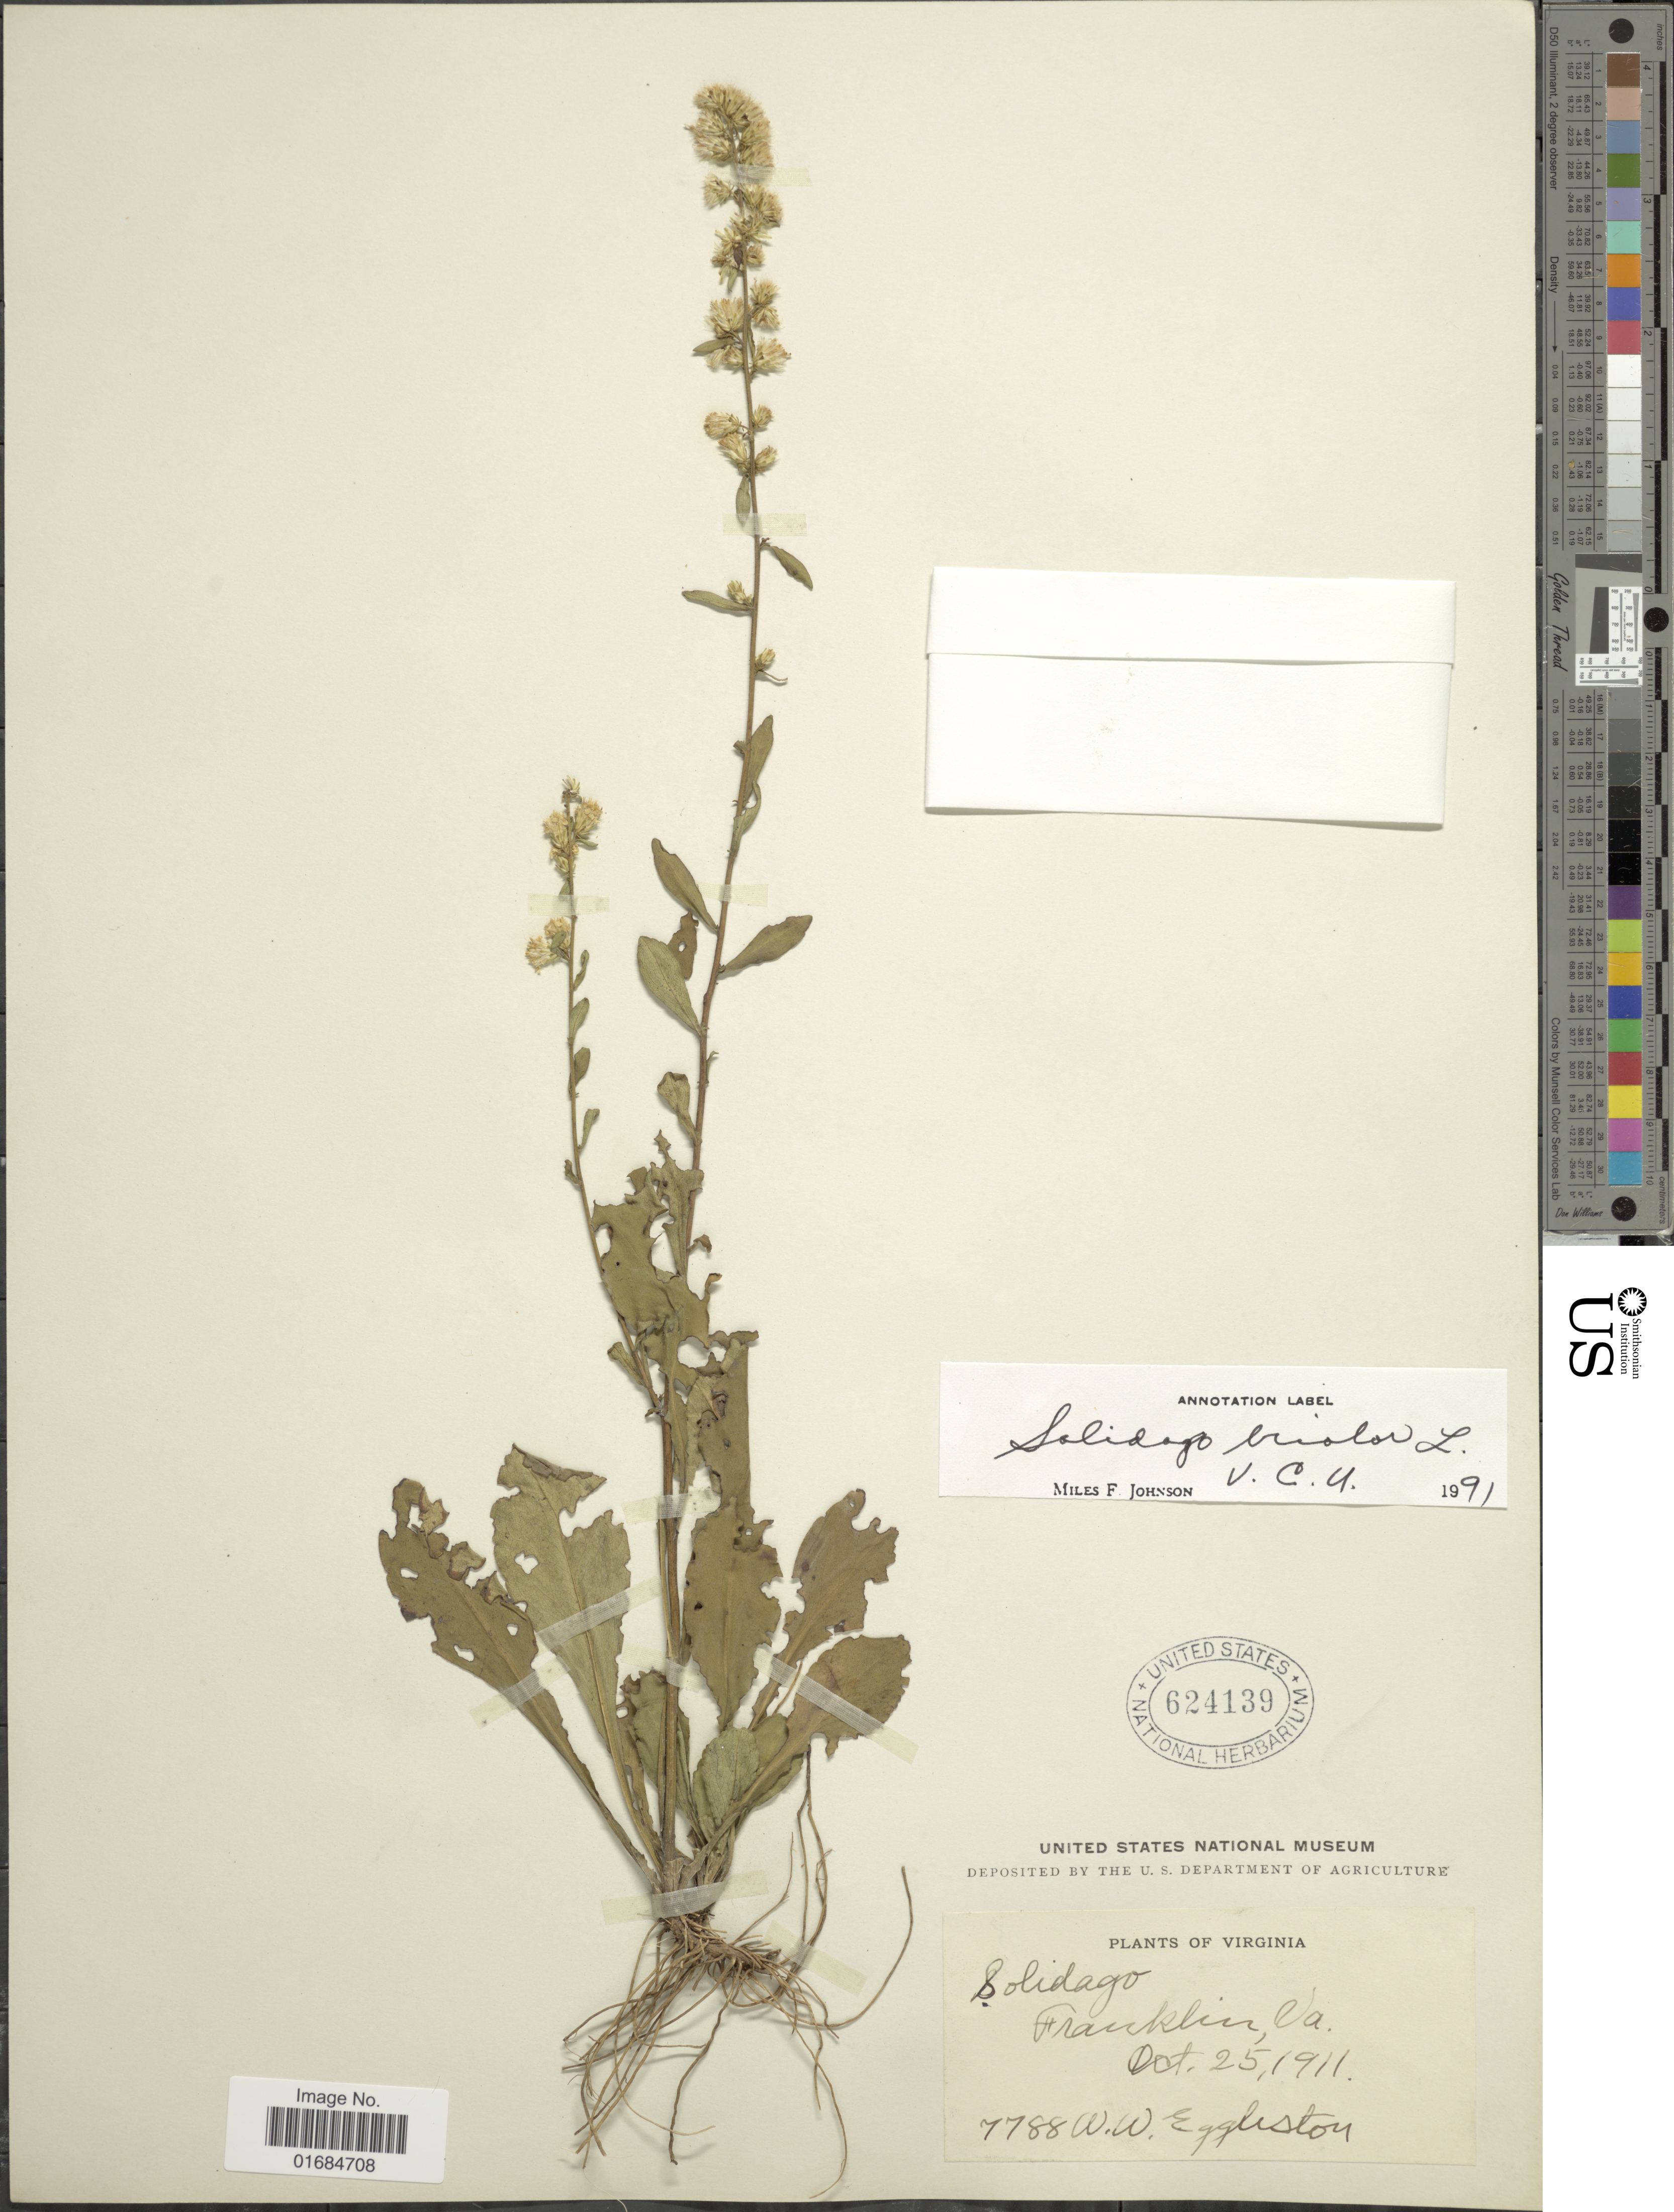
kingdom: Plantae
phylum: Tracheophyta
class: Magnoliopsida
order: Asterales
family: Asteraceae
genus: Solidago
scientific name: Solidago bicolor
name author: L.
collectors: W. W. Eggleston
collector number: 7788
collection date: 1911-10-25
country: United States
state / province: Virginia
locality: Franklin, Ca.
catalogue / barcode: US 624139